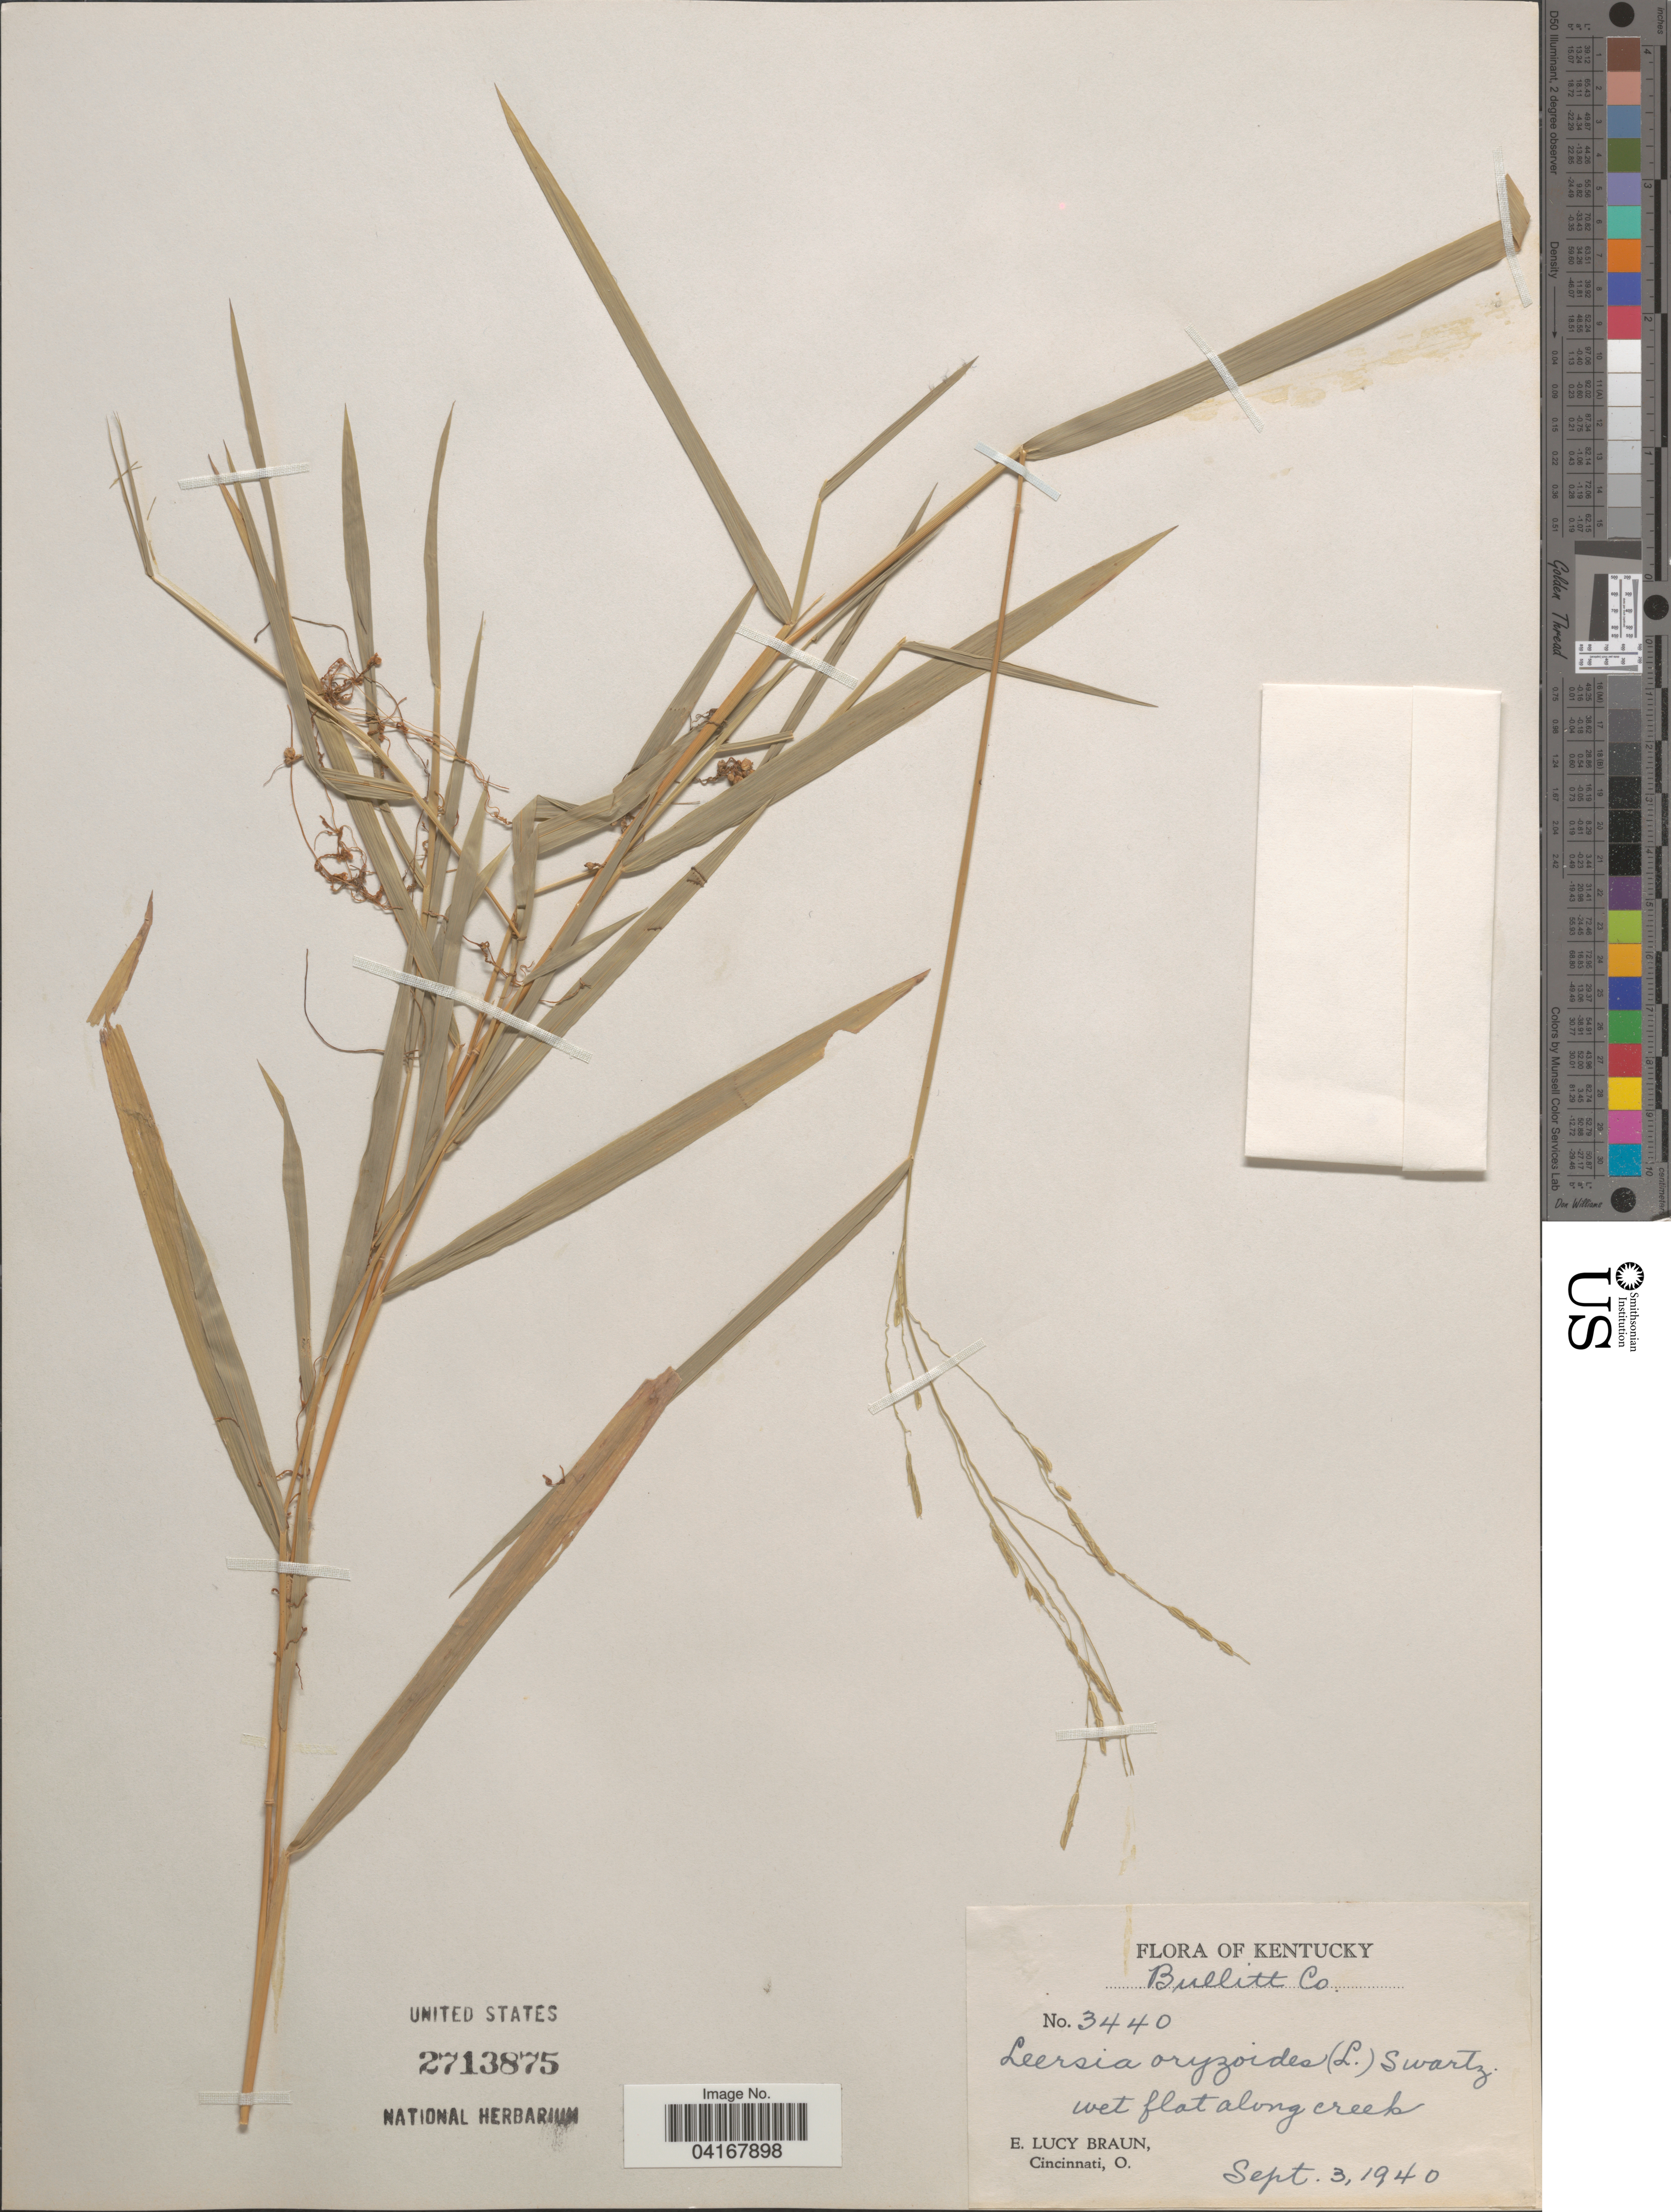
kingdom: Plantae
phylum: Tracheophyta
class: Liliopsida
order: Poales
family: Poaceae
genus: Leersia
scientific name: Leersia oryzoides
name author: (L.) Sw.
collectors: E. L. Braun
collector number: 3440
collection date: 1940-09-03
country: United States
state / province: Kentucky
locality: Bullitt Co. Along creek.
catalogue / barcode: US 2713875